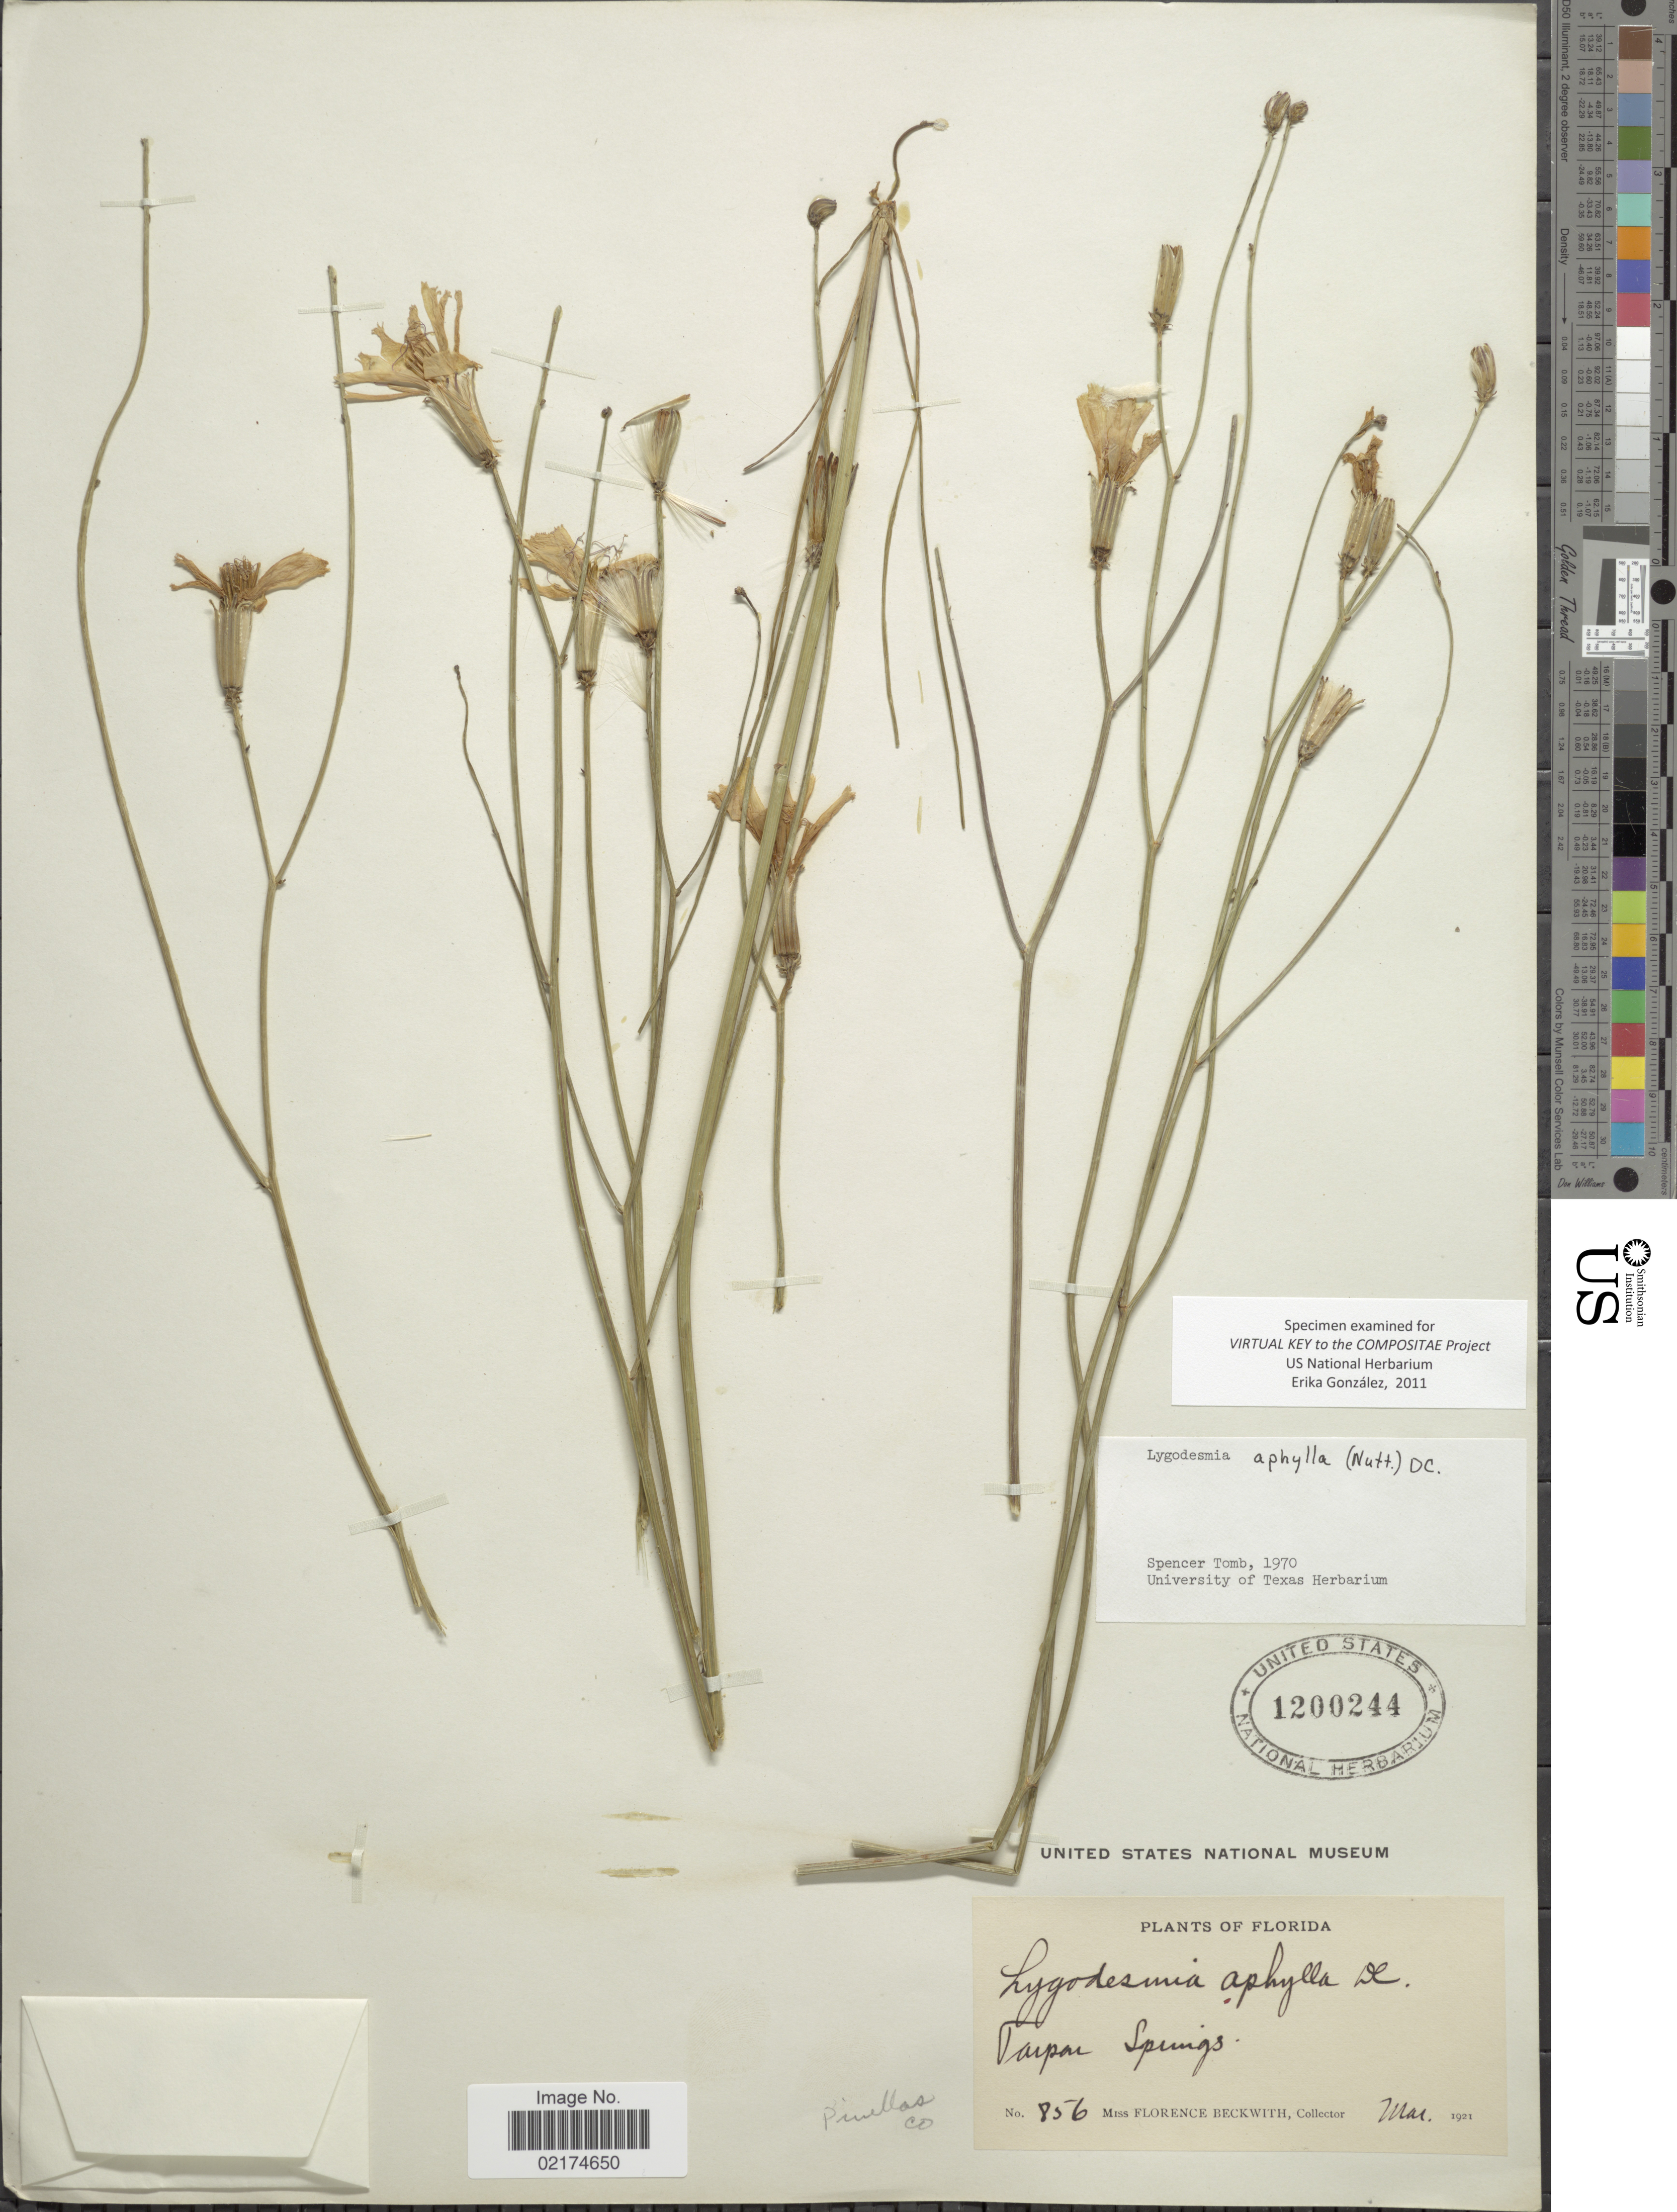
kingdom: Plantae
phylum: Tracheophyta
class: Magnoliopsida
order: Asterales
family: Asteraceae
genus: Lygodesmia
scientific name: Lygodesmia aphylla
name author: (Nutt.) DC.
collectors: F. Beckwith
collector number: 856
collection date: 1921-05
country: United States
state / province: Florida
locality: Tarpon Springs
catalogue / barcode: US 1200244